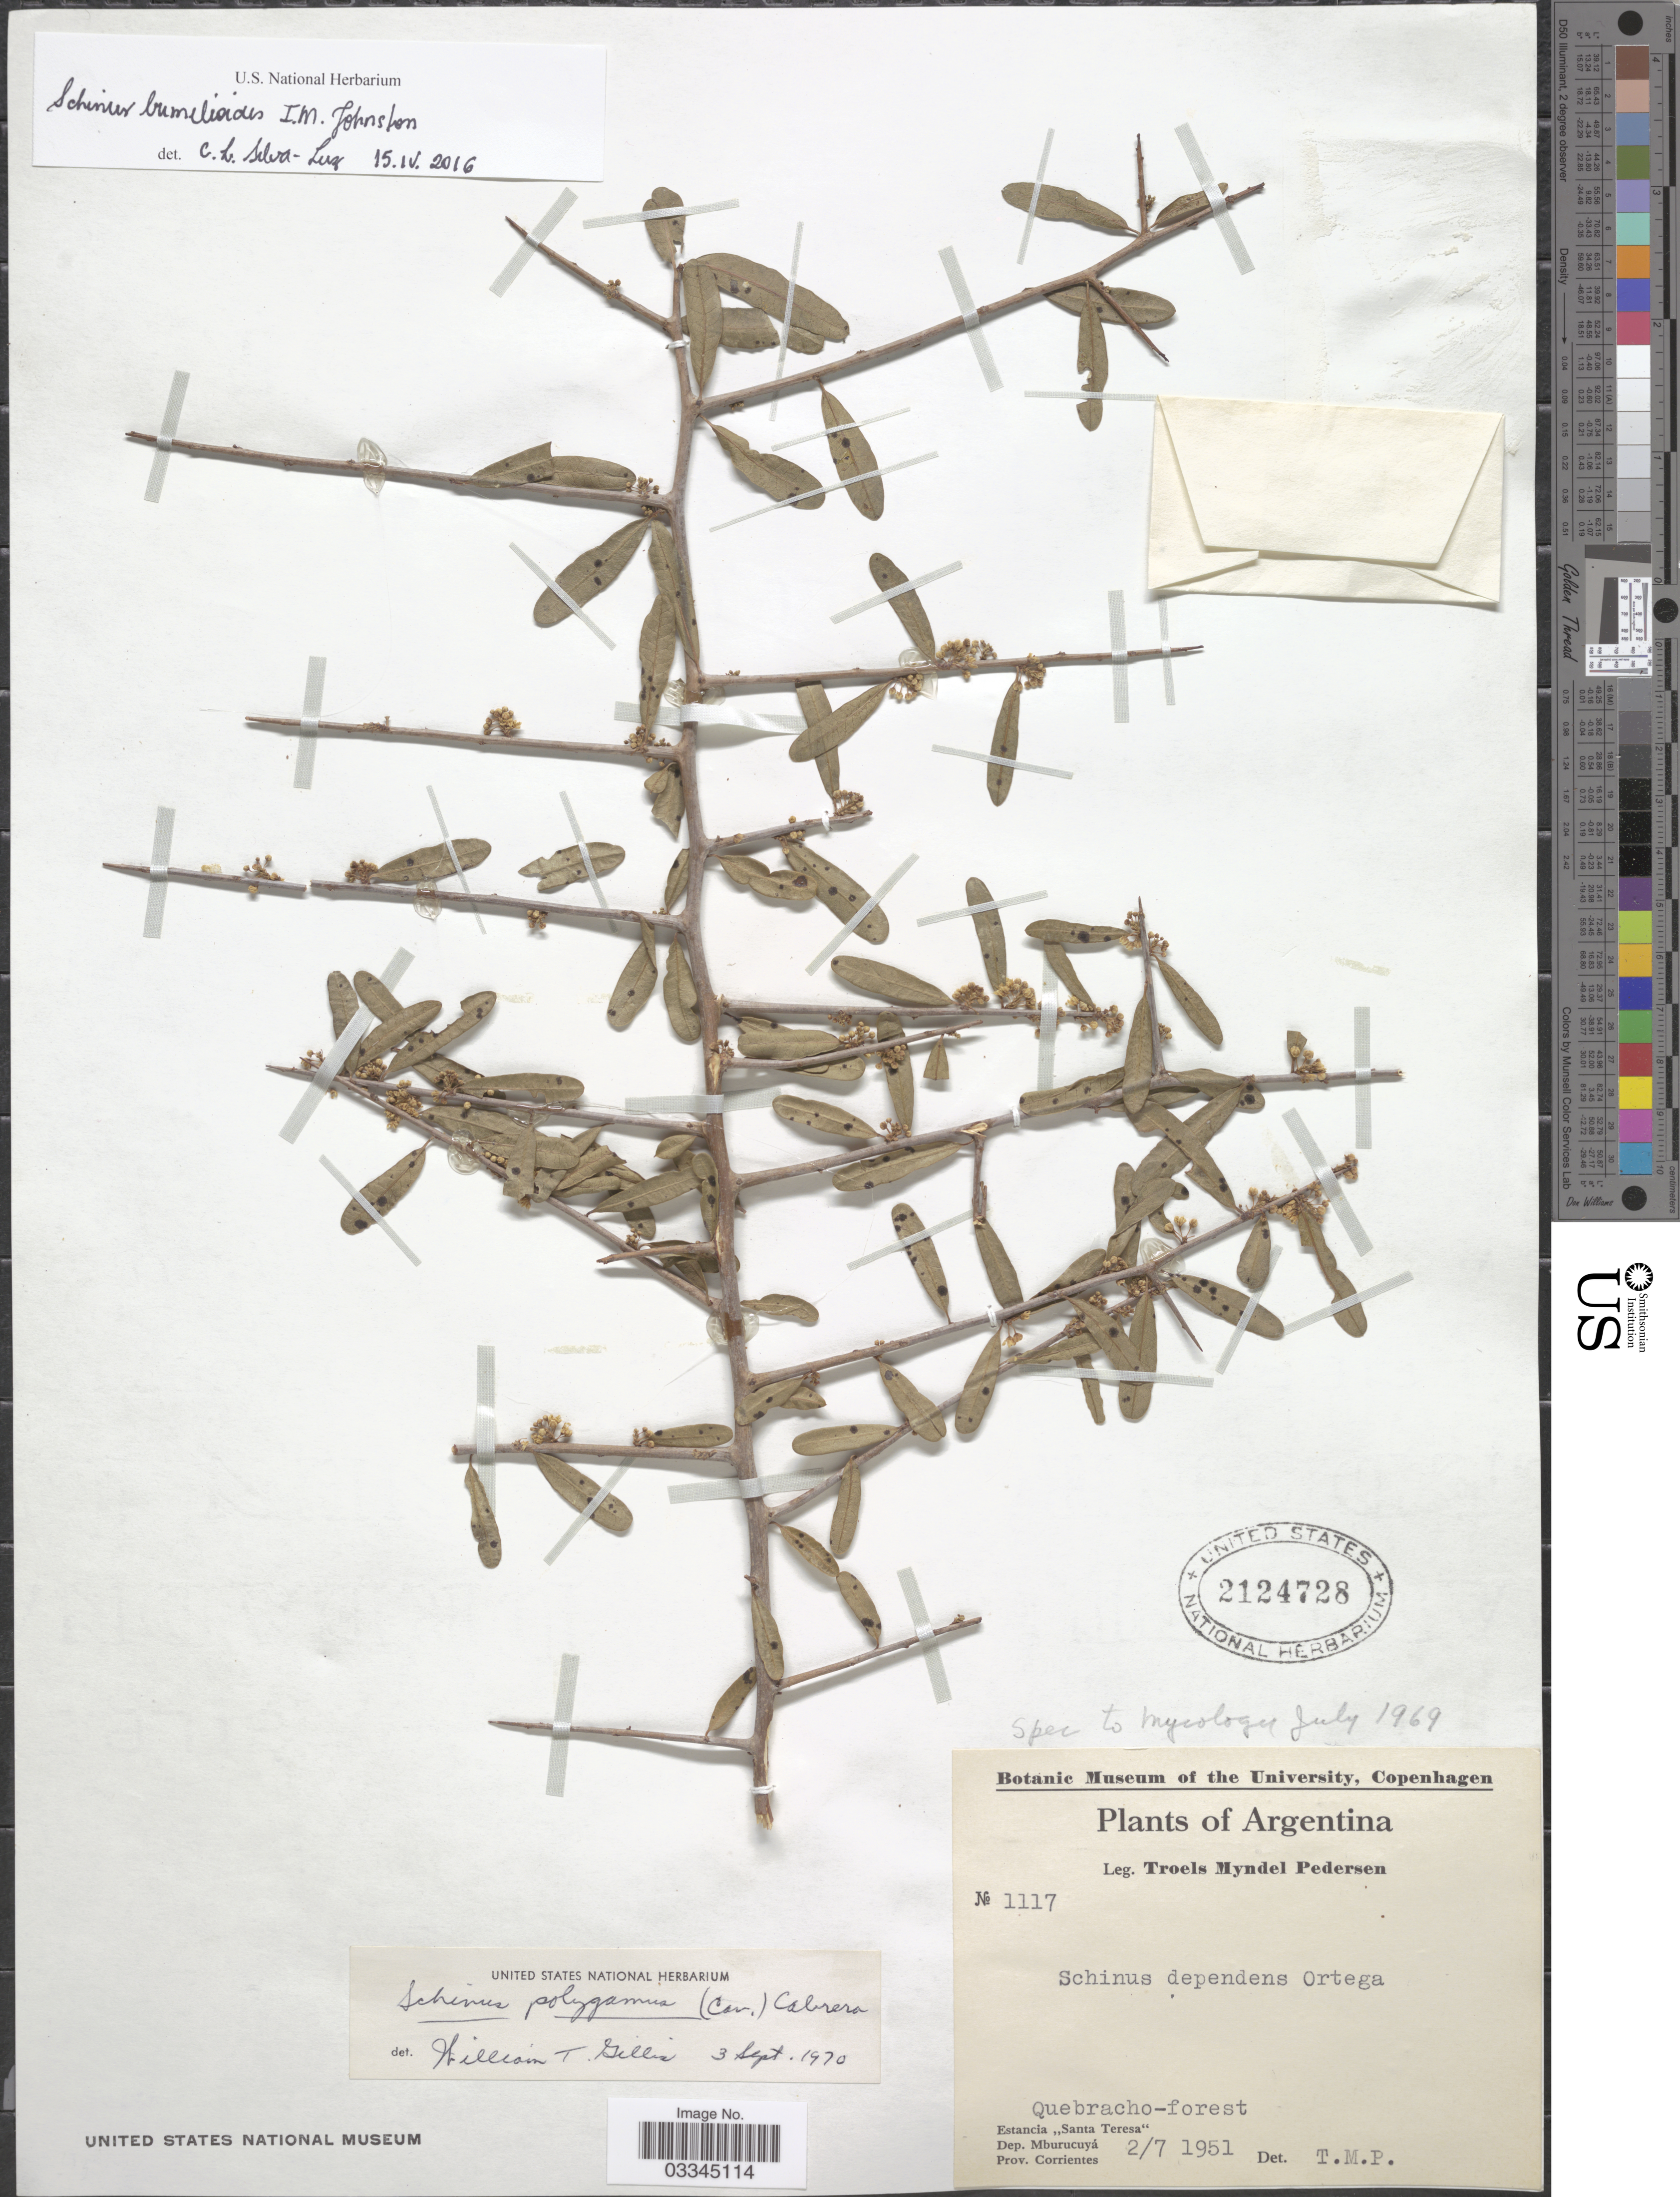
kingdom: Plantae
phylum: Tracheophyta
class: Magnoliopsida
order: Sapindales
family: Anacardiaceae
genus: Schinus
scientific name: Schinus bumelioides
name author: I.M. Johnst.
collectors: T. Pederson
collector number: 1117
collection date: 1951-07-02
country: Argentina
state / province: Corrientes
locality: Estancia "Santa Teresa", Dep. Mburucuyá.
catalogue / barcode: US 2124728